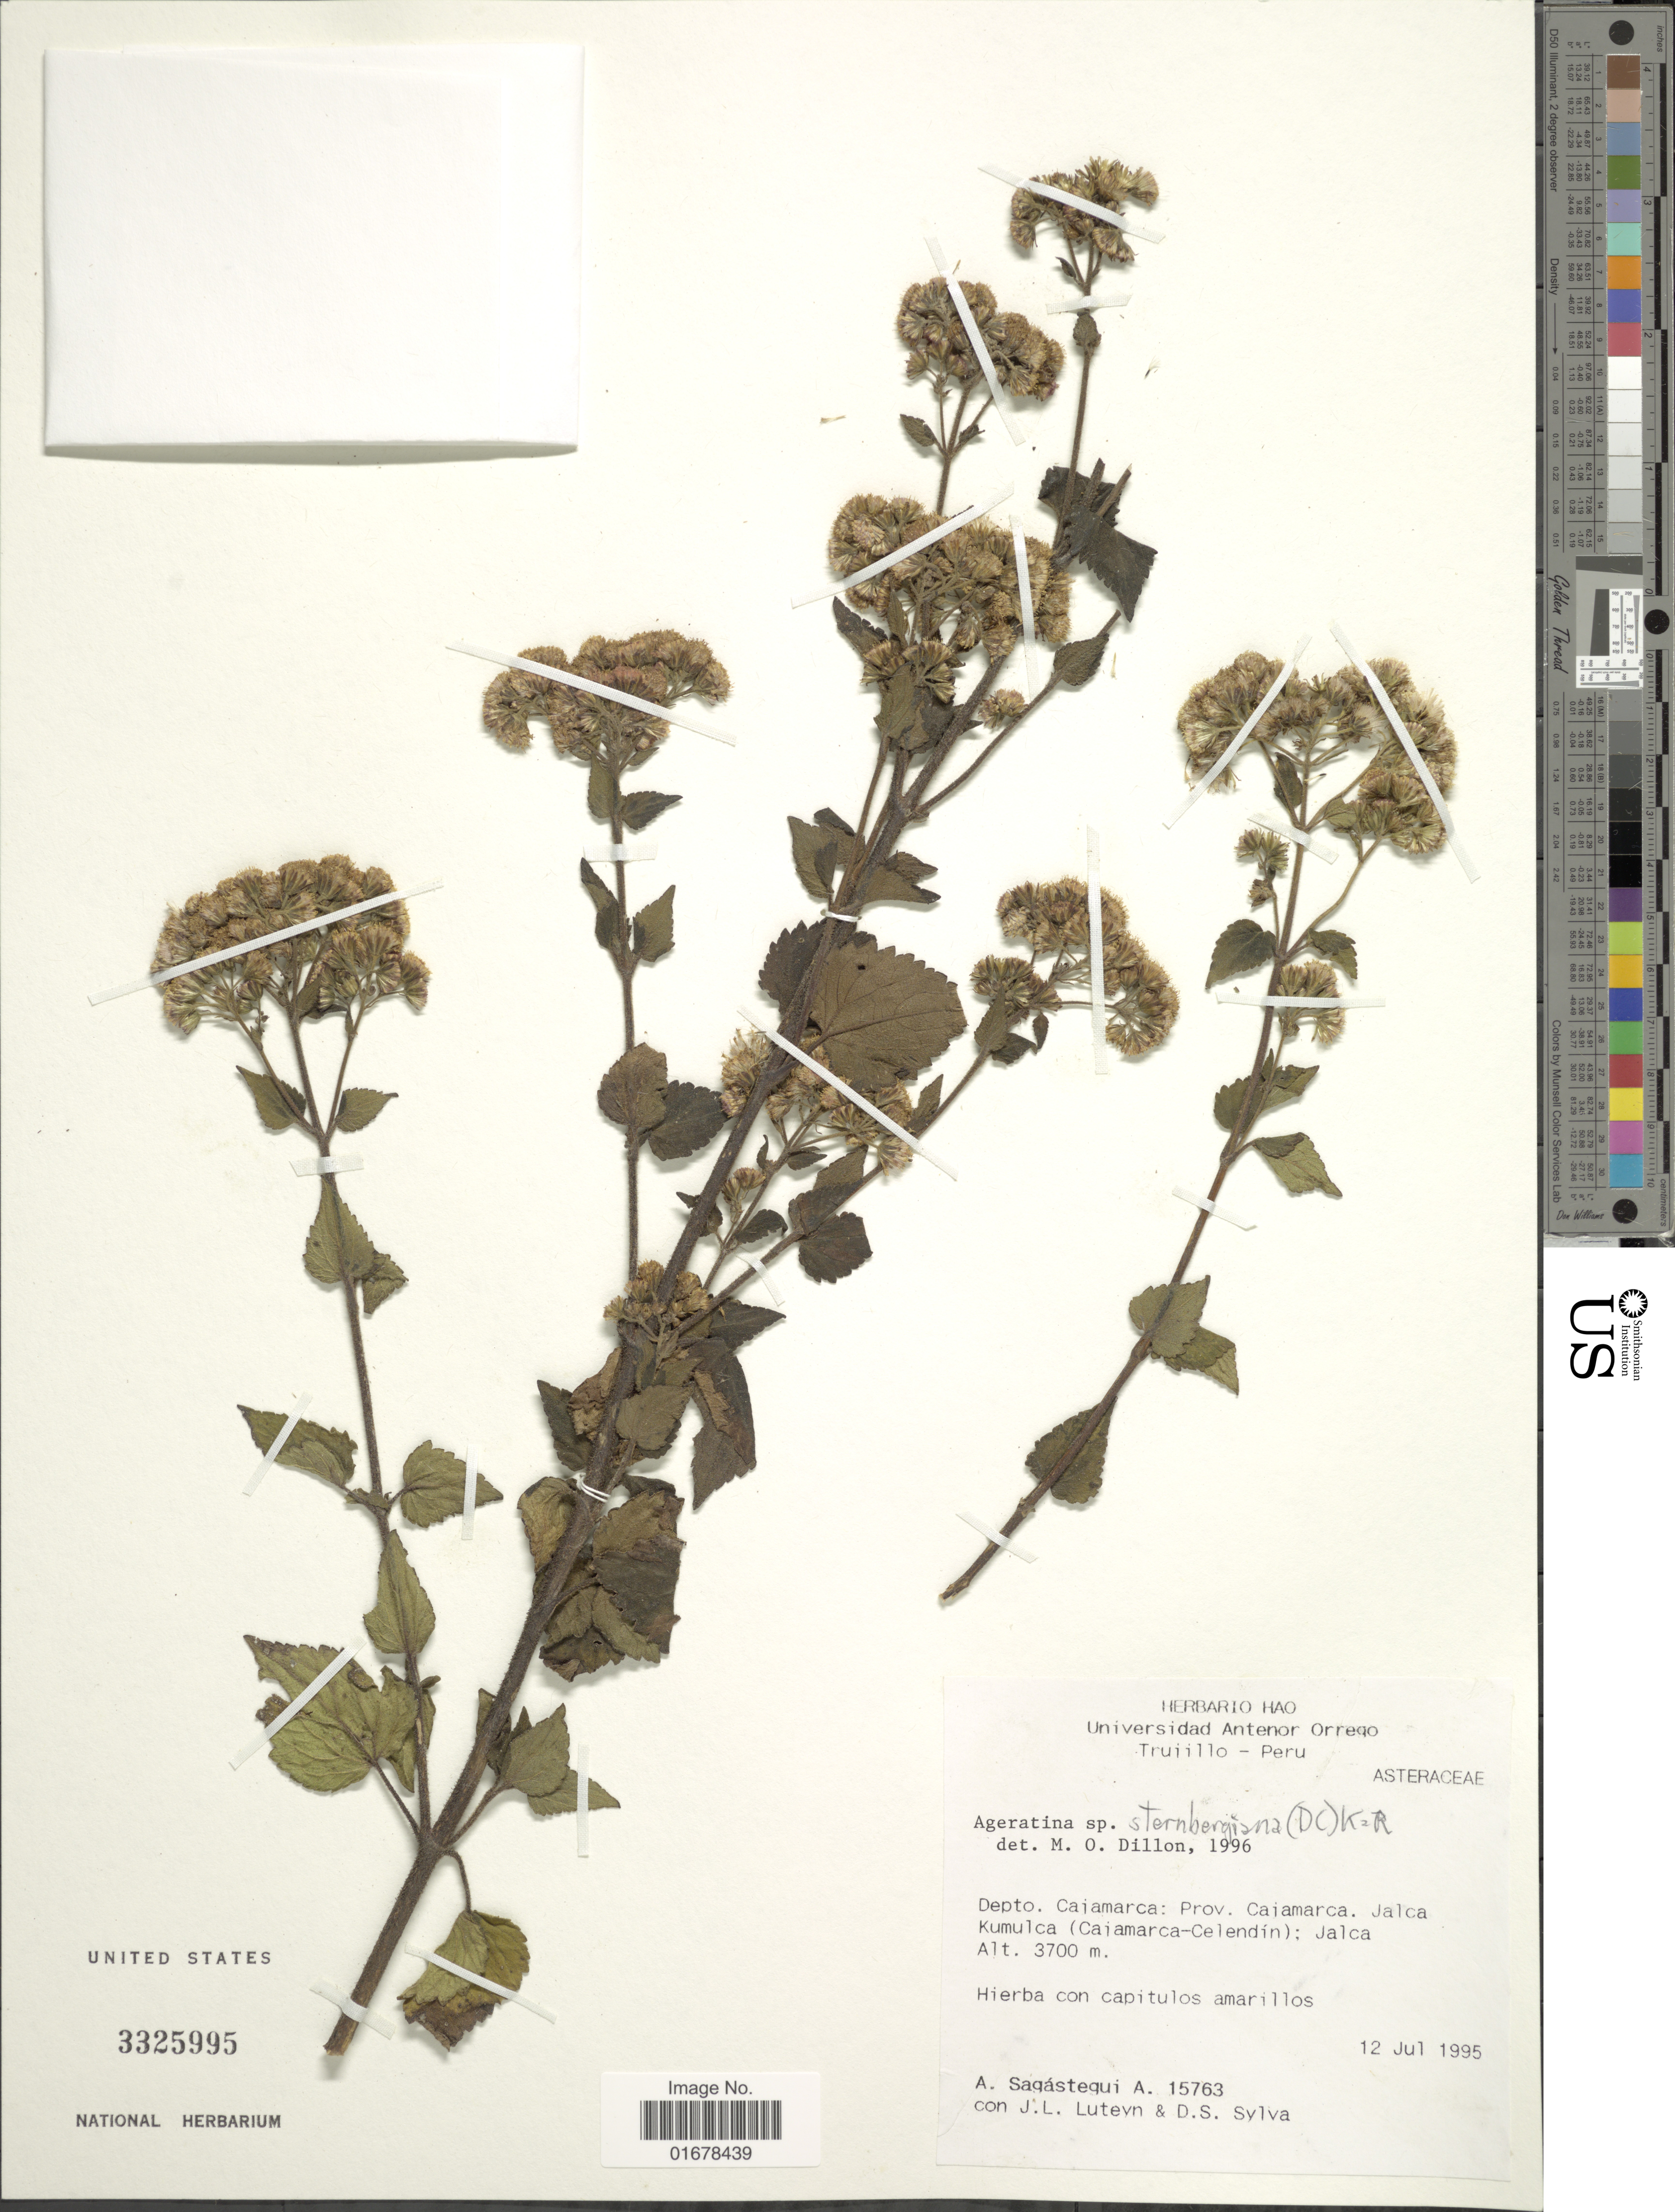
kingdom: Plantae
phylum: Tracheophyta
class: Magnoliopsida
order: Asterales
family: Asteraceae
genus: Ageratina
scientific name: Ageratina sternbergiana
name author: (DC.) R.M. King & H. Rob.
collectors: A. Sagástegui A., J. L. Luteyn & D. Sylva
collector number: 15763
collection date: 1995-07-12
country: Peru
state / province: Cajamarca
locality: Depto. Cajamarca: Prov. Cajamarca, Jalca Kumulca (Cajamarca-Celendin): Jalca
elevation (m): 3700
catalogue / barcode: US 3325995